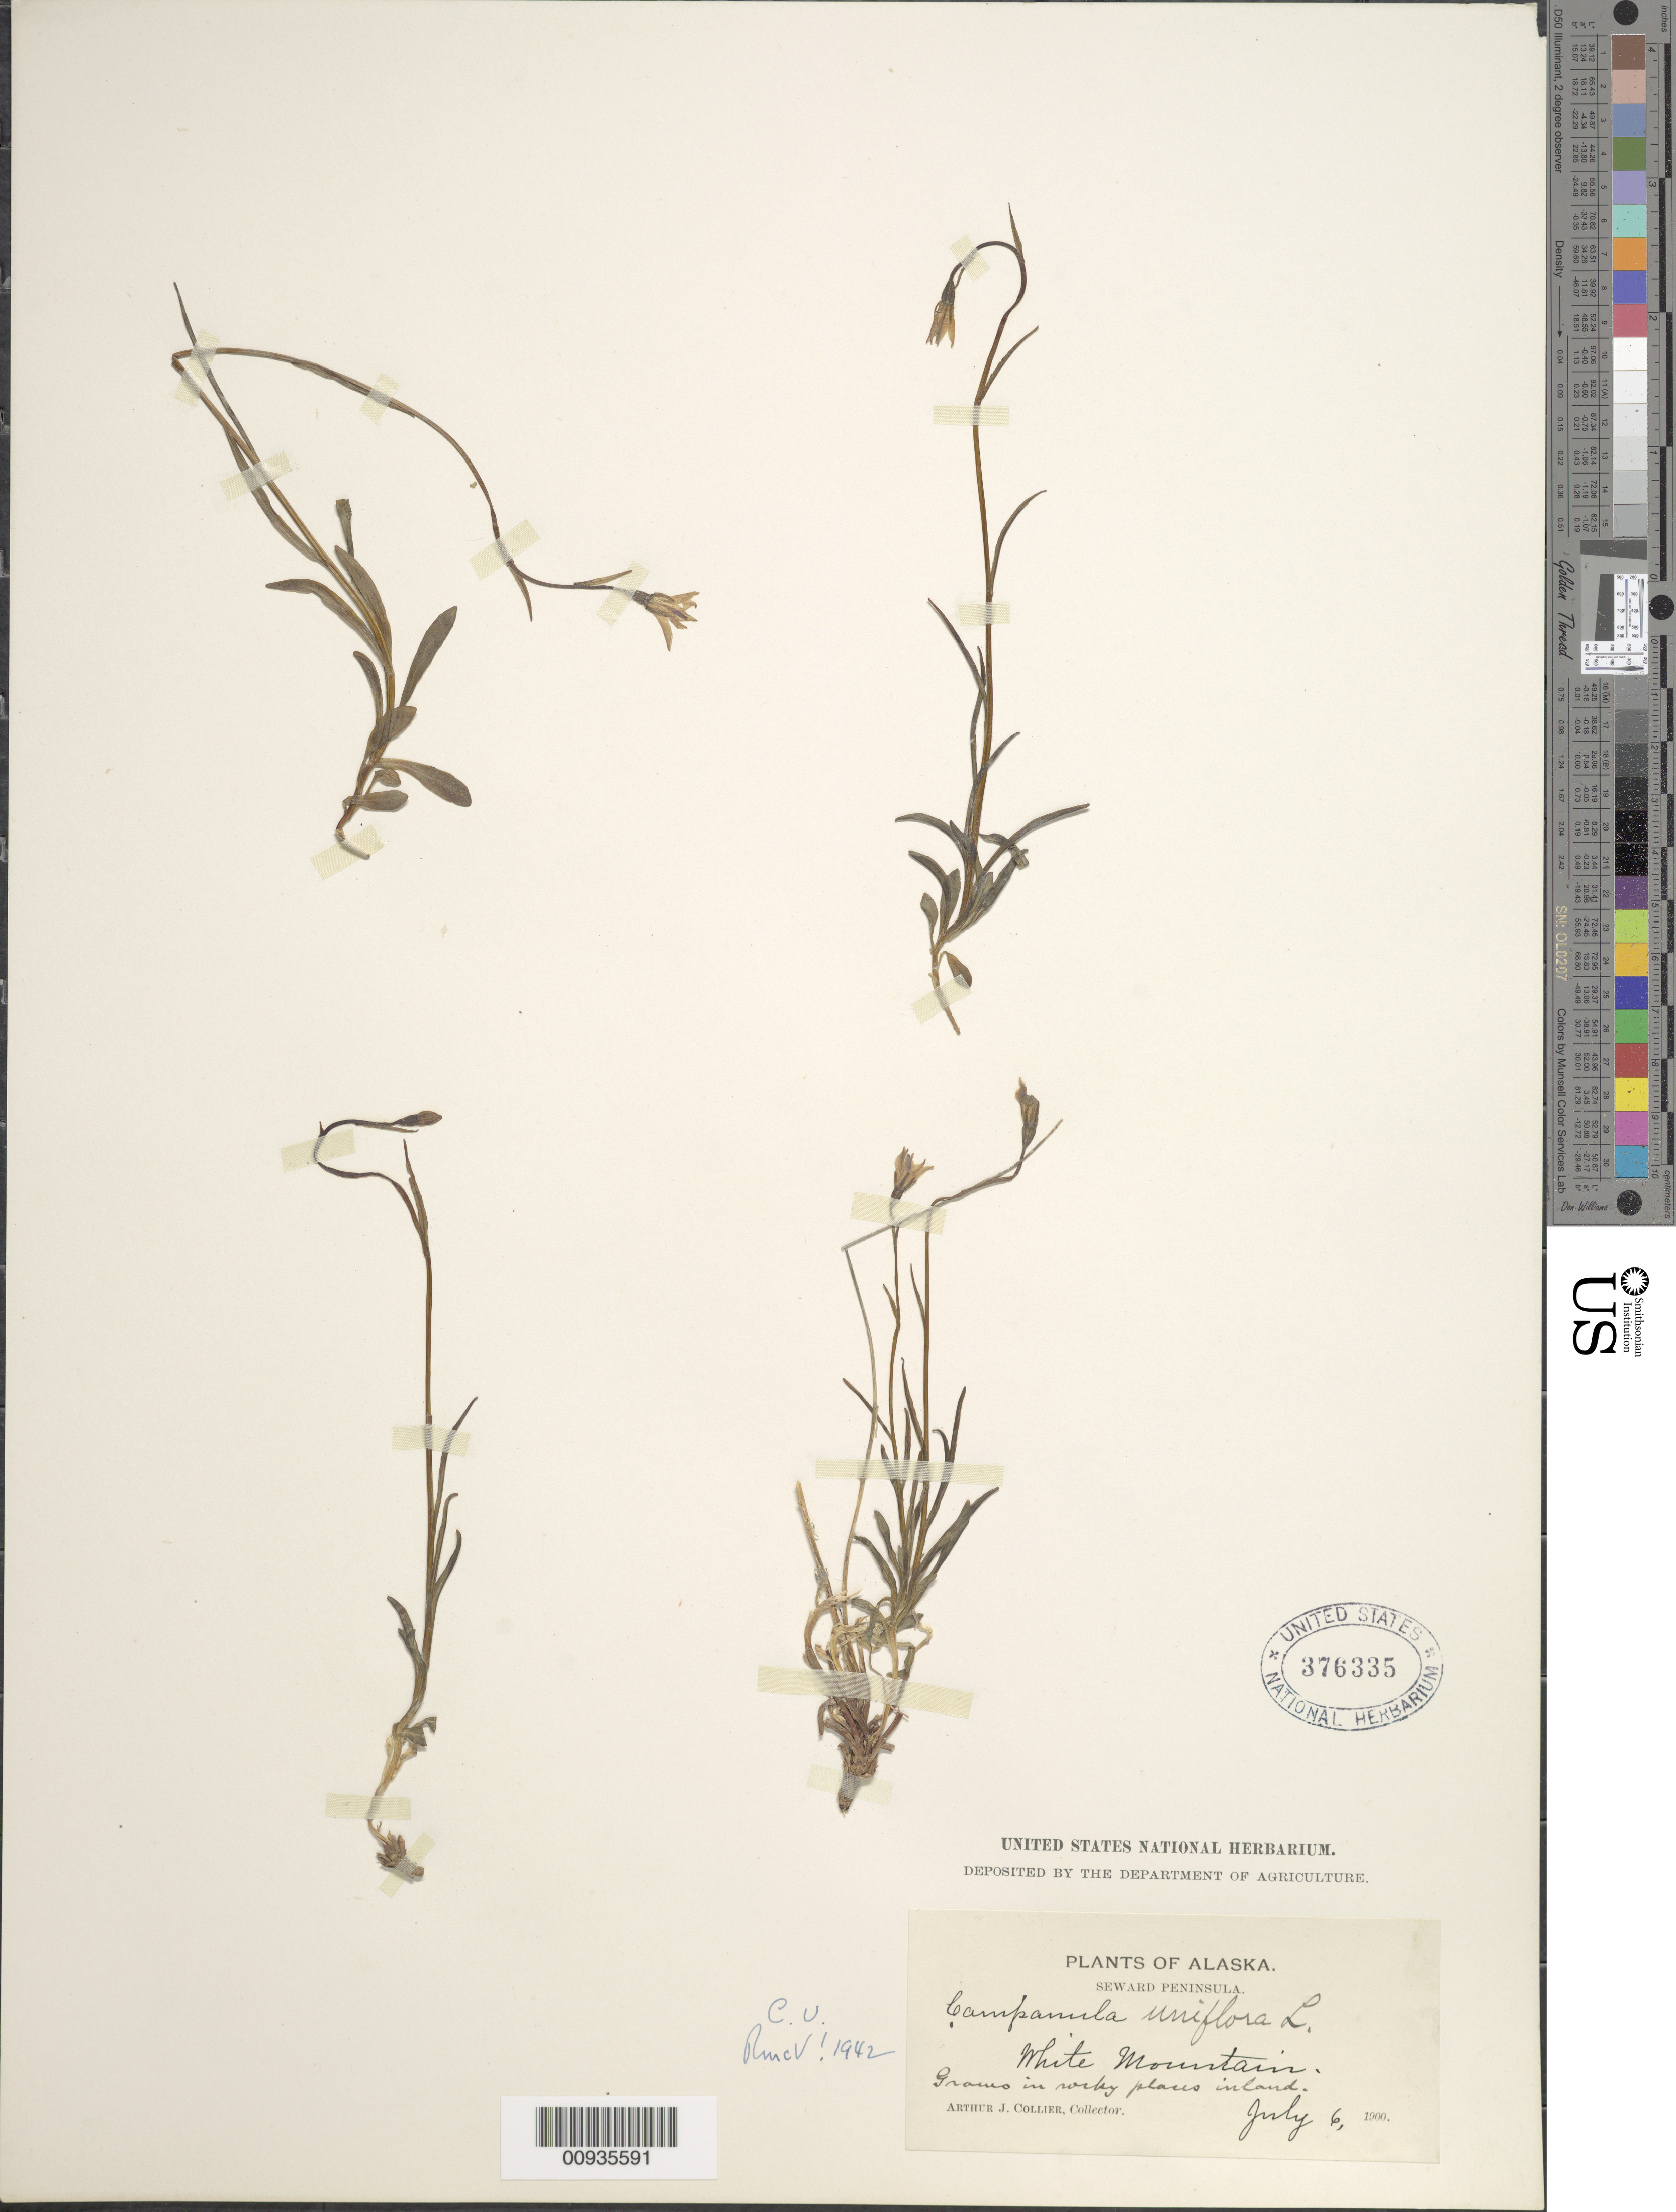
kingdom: Plantae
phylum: Tracheophyta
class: Magnoliopsida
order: Asterales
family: Campanulaceae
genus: Campanula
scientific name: Campanula uniflora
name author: L.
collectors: A. Collier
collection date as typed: July 6, 1900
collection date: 1900-07-06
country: United States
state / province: Alaska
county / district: Seward Peninsula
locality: White Mountains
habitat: rocky places inland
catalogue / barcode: US 376335